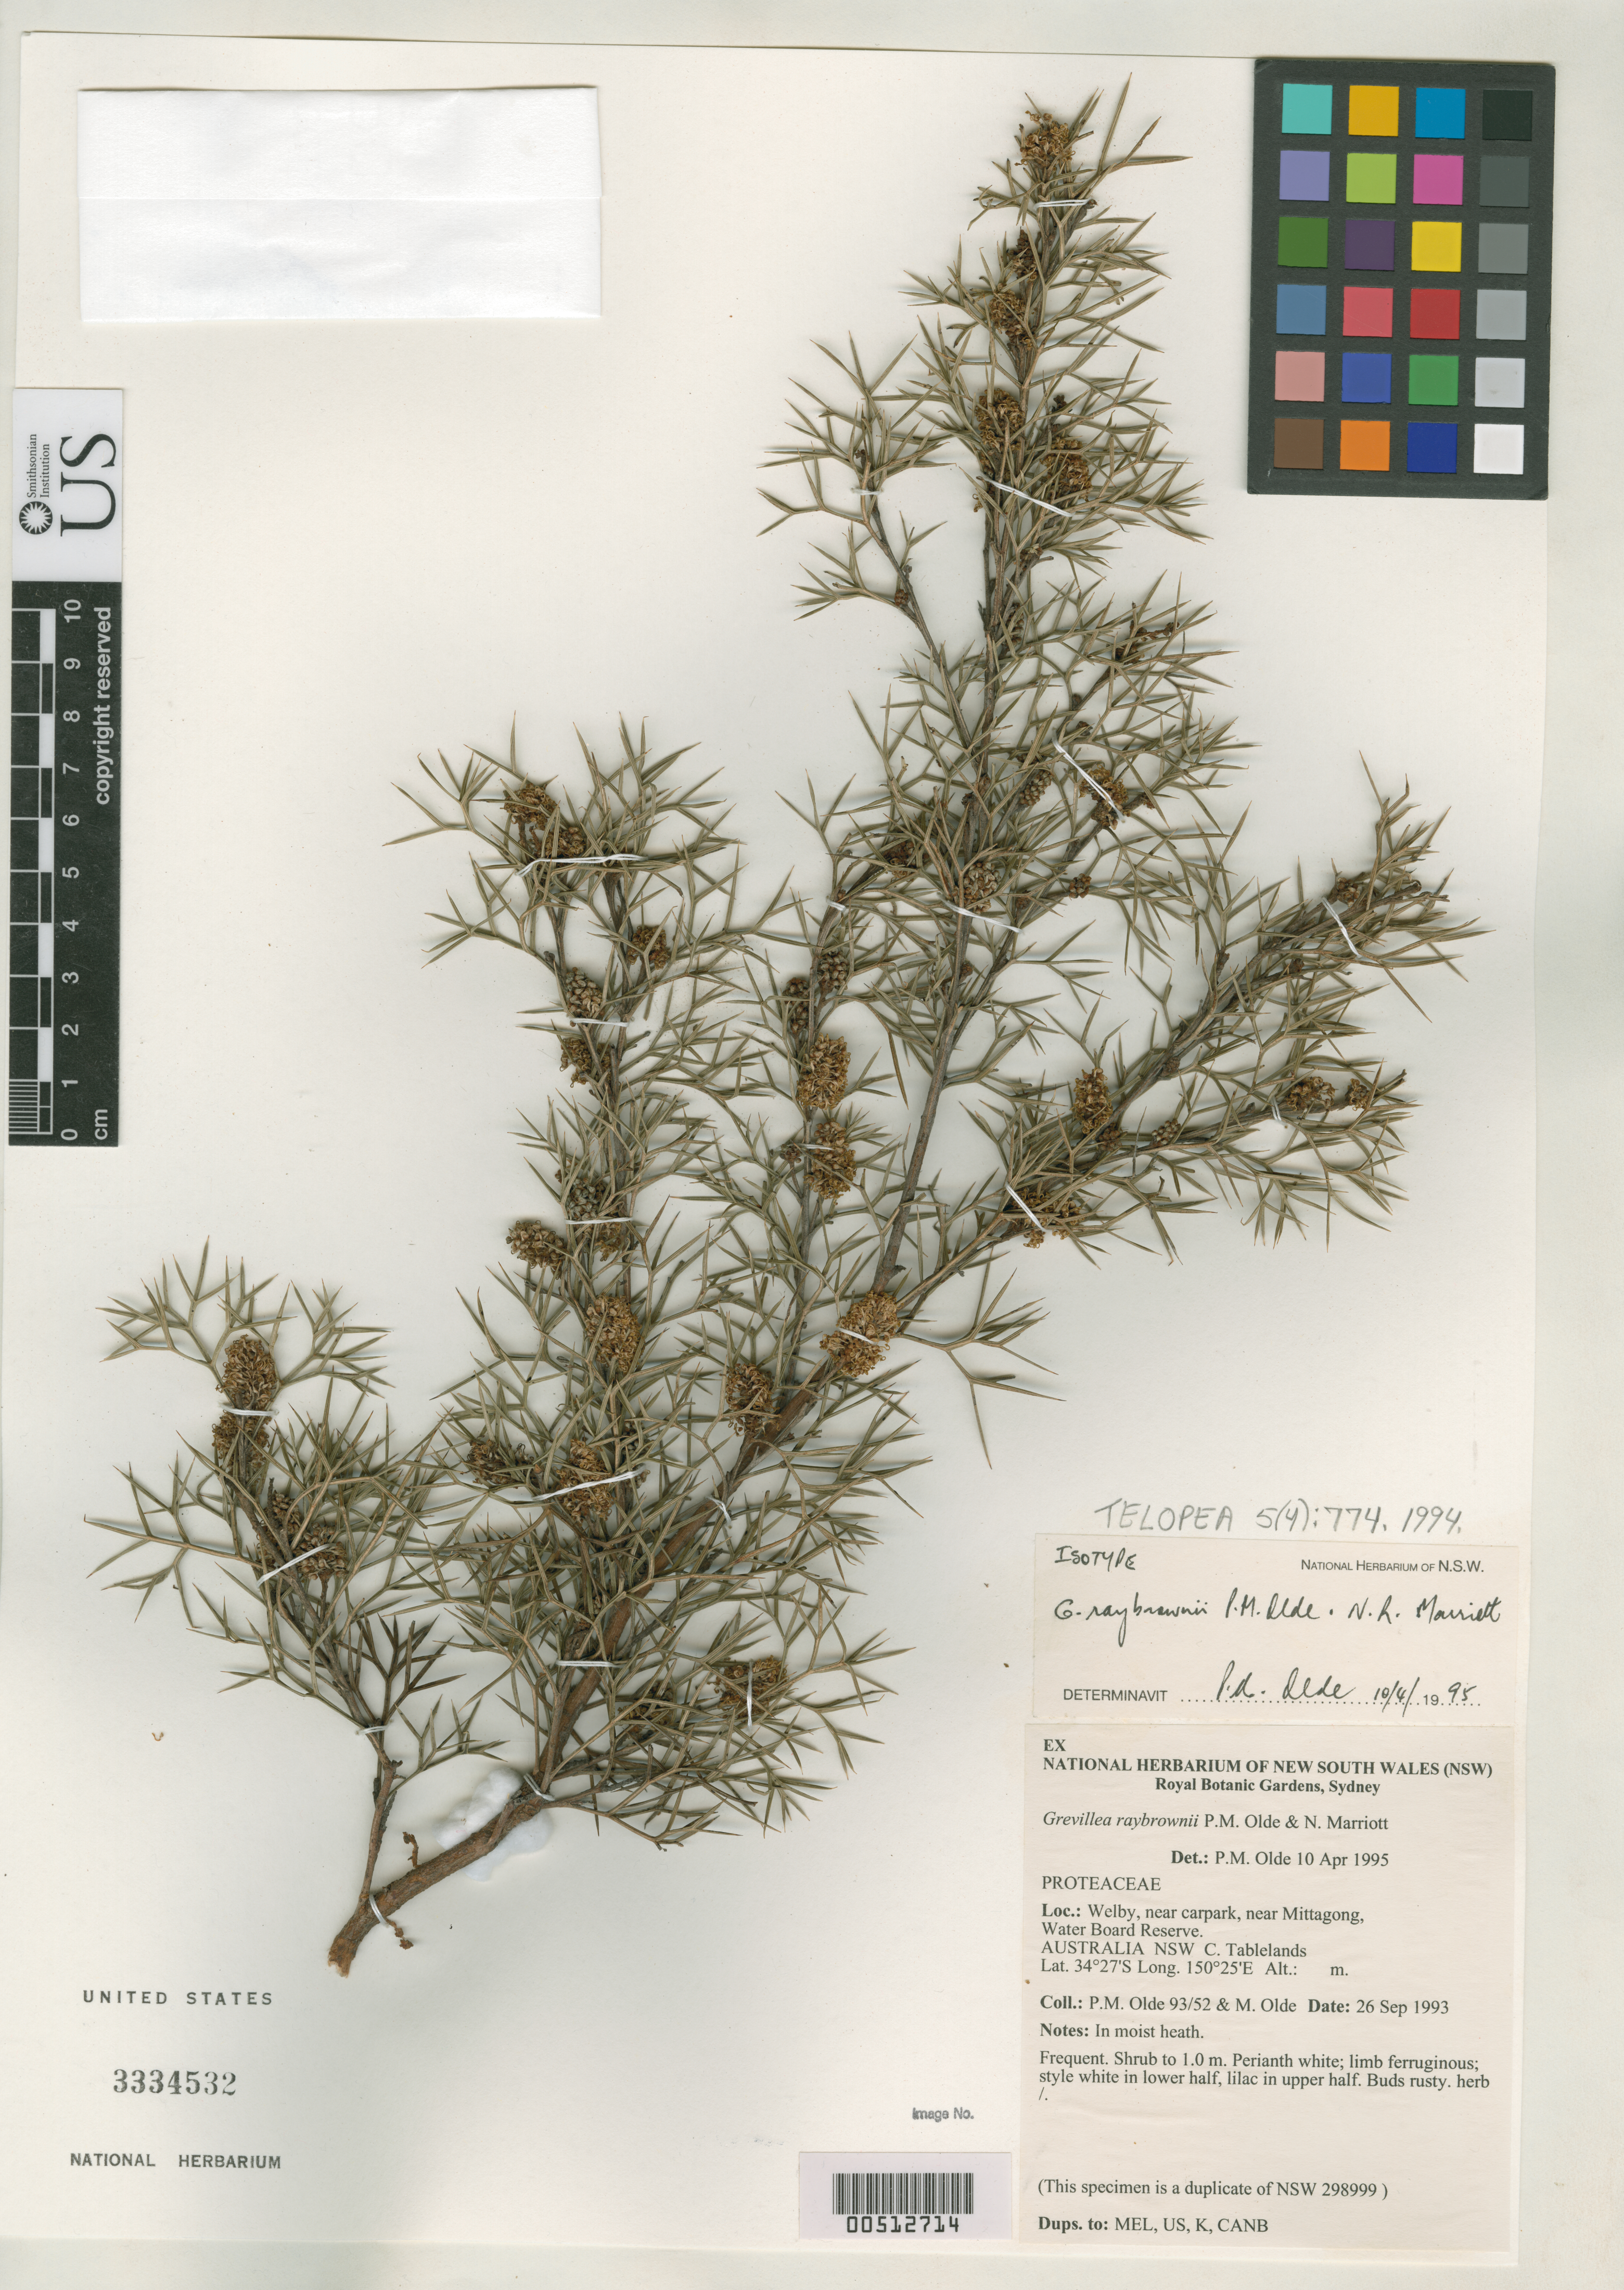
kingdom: Plantae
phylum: Tracheophyta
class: Magnoliopsida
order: Proteales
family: Proteaceae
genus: Grevillea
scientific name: Grevillea raybrownii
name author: Olde & Marriott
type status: Isotype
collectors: P. Olde & M. Olde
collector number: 93/52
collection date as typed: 26 Sep 1993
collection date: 1993-09-26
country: Australia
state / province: New South Wales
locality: S. tablelands, Welby, near carpark, near Mittagong, Water Board Reserve.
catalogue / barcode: US 3334532